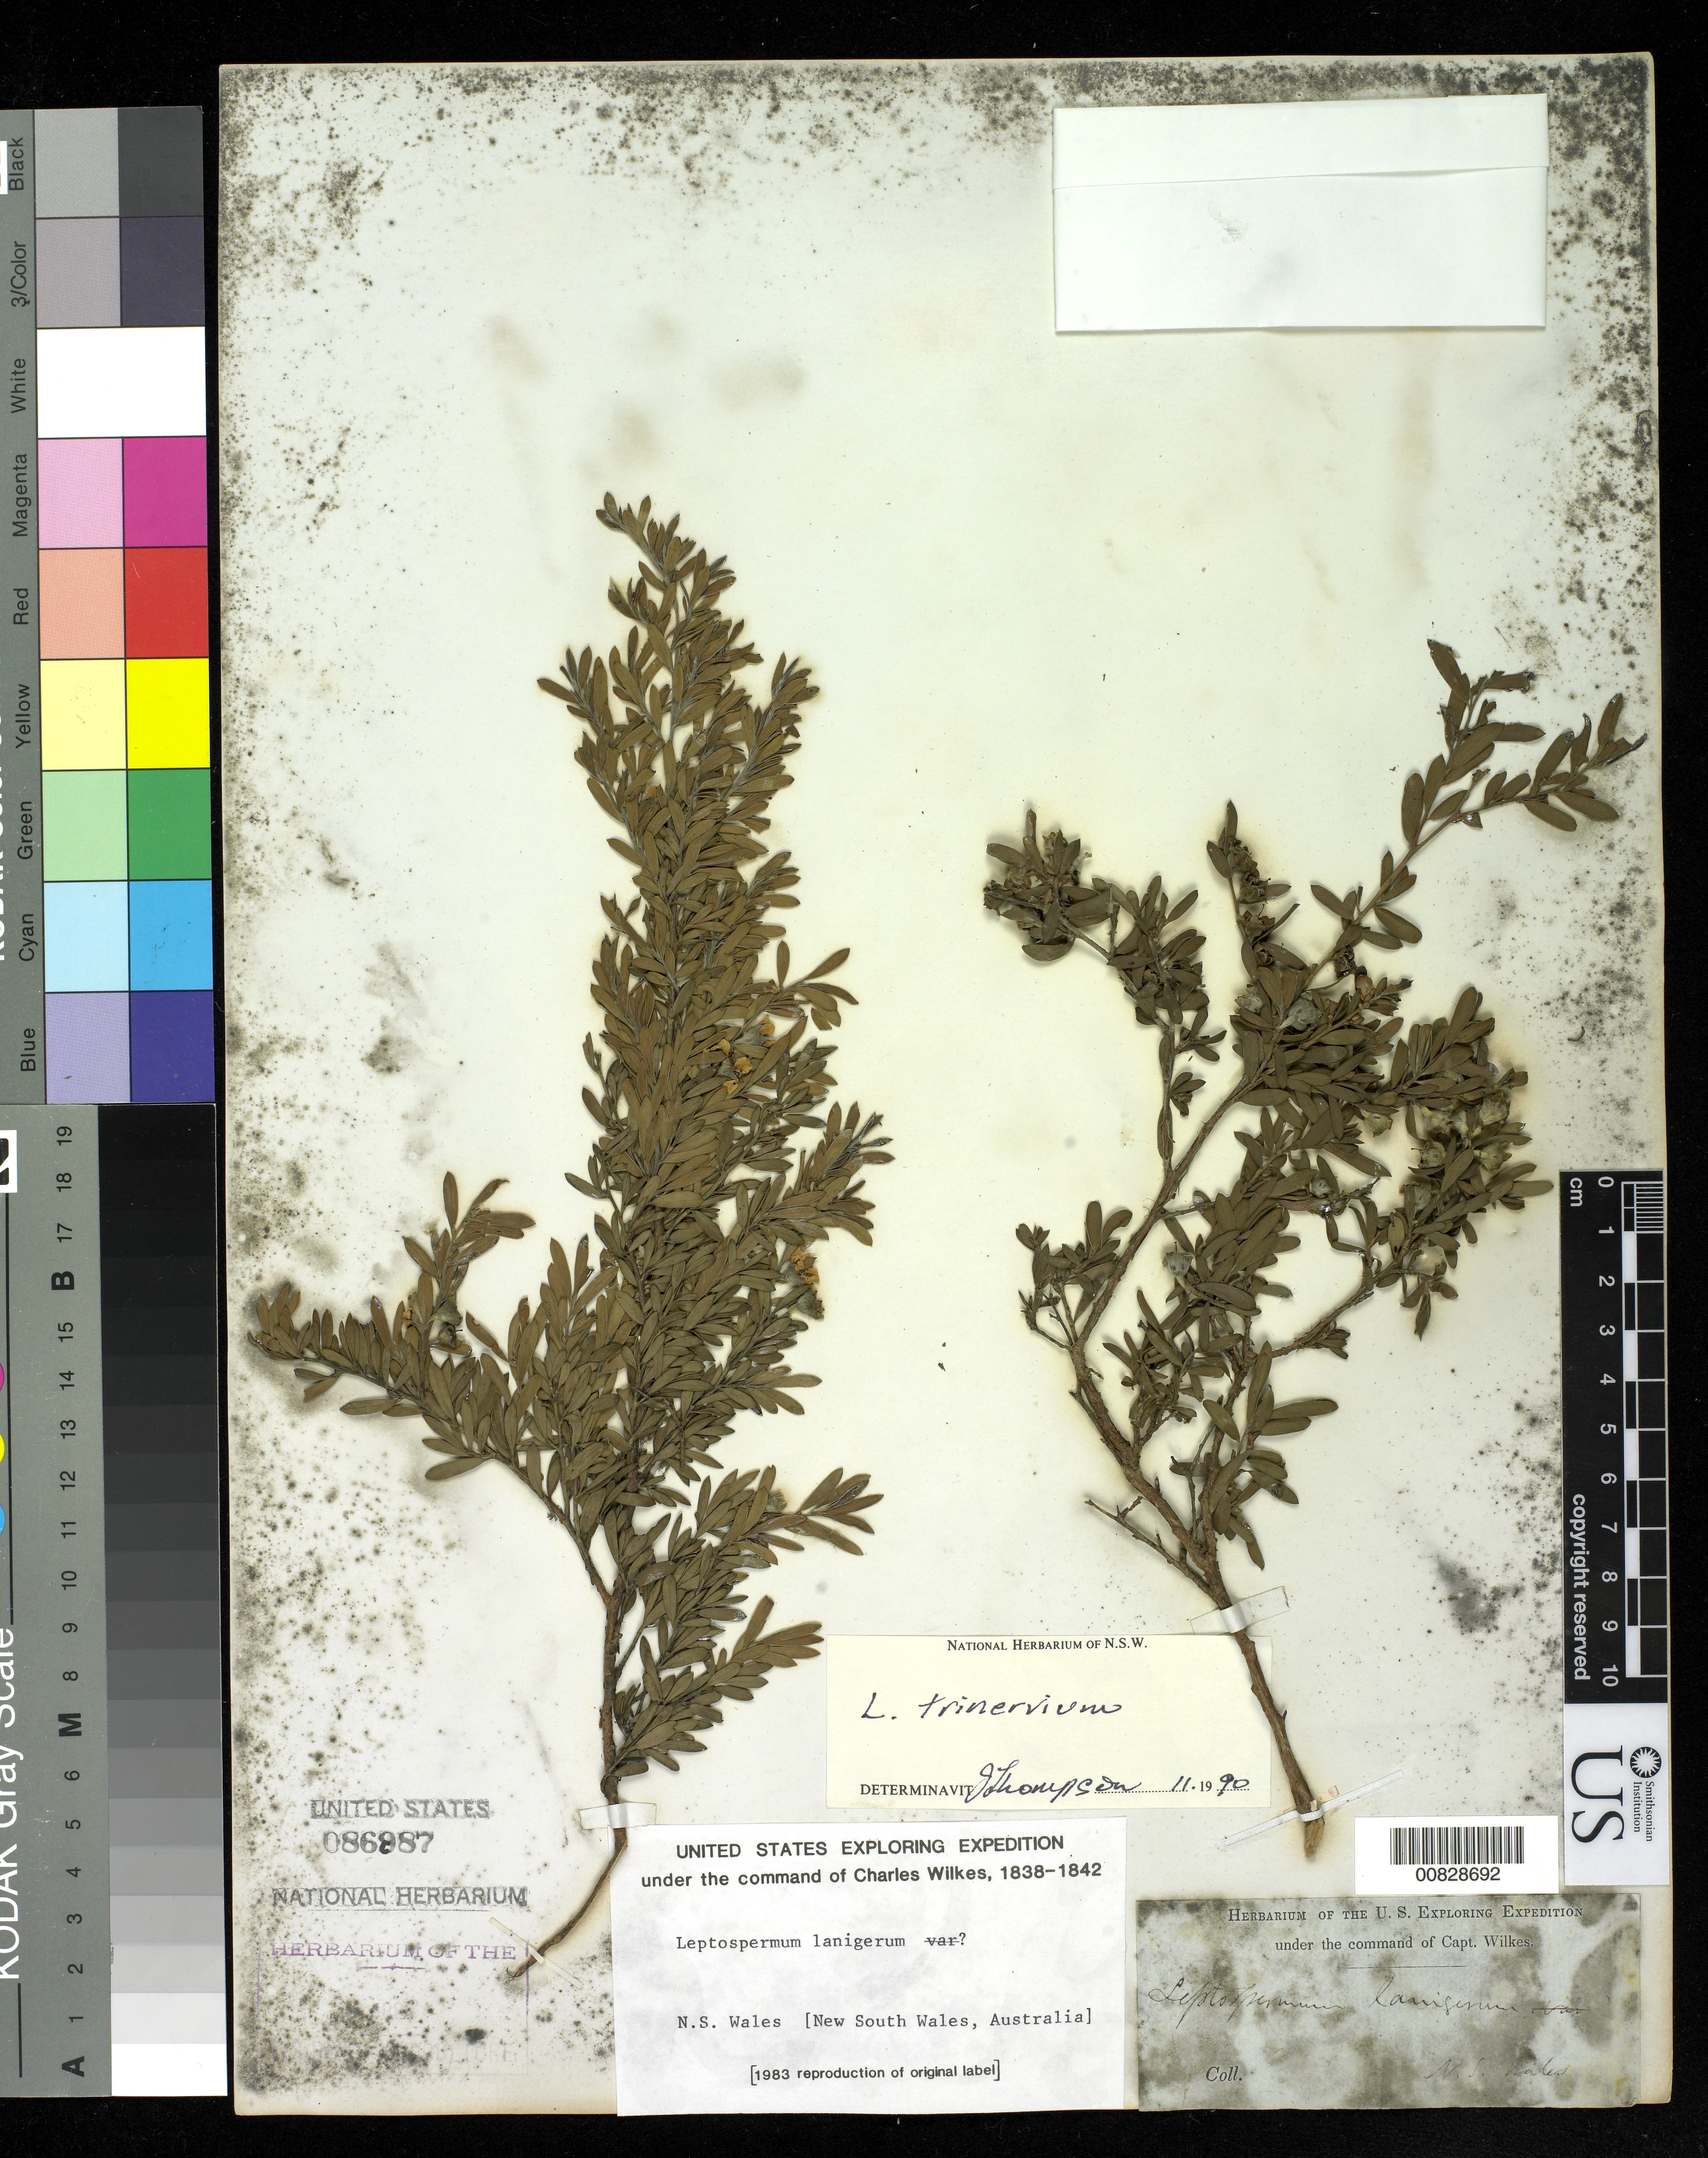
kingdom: Plantae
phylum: Tracheophyta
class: Magnoliopsida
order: Myrtales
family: Myrtaceae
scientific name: Gaudium trinervium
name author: (J. White) P.G. Wilson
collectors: Wilkes Explor. Exped.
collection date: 1838/1842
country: Australia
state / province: New South Wales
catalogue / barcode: US 86887